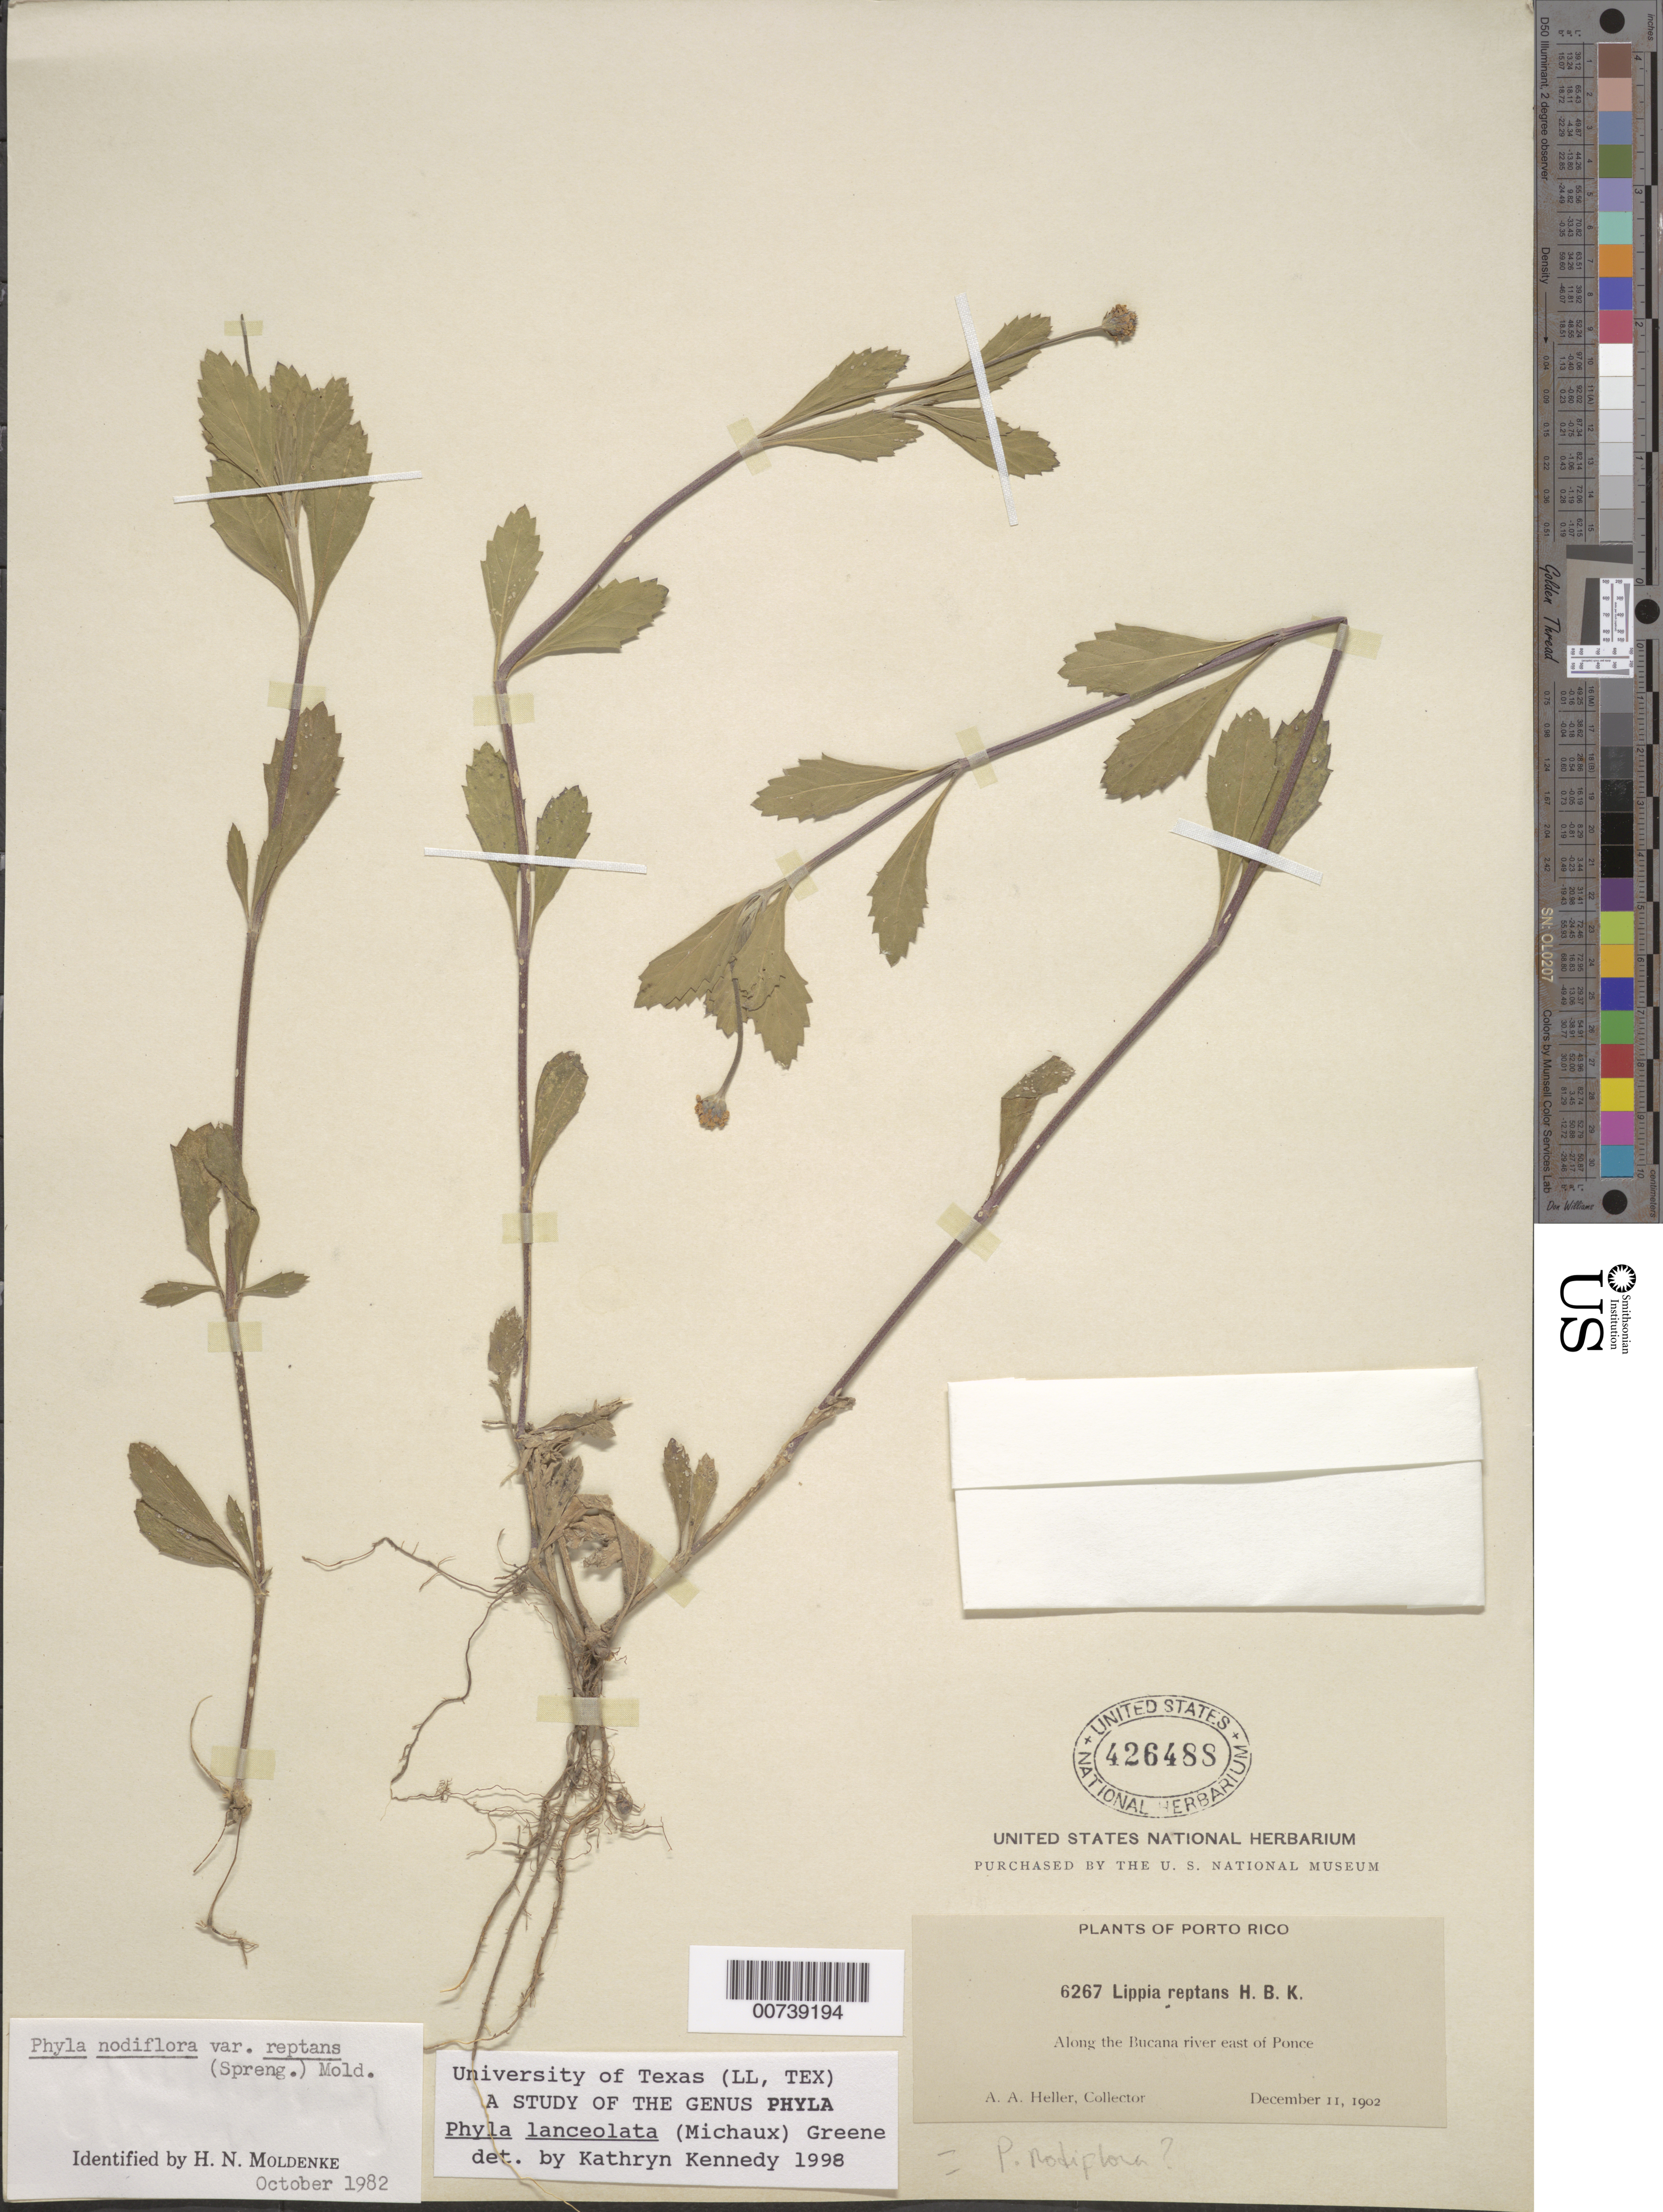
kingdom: Plantae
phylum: Tracheophyta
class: Magnoliopsida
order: Lamiales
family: Verbenaceae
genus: Phyla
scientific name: Phyla lanceolata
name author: (Michx.) Greene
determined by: Kennedy, K.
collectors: A. A. Heller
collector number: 6267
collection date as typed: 11 Dec 1902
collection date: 1902-12-11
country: Puerto Rico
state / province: Ponce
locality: Along the Bucana river E of Ponce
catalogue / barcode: US 426488